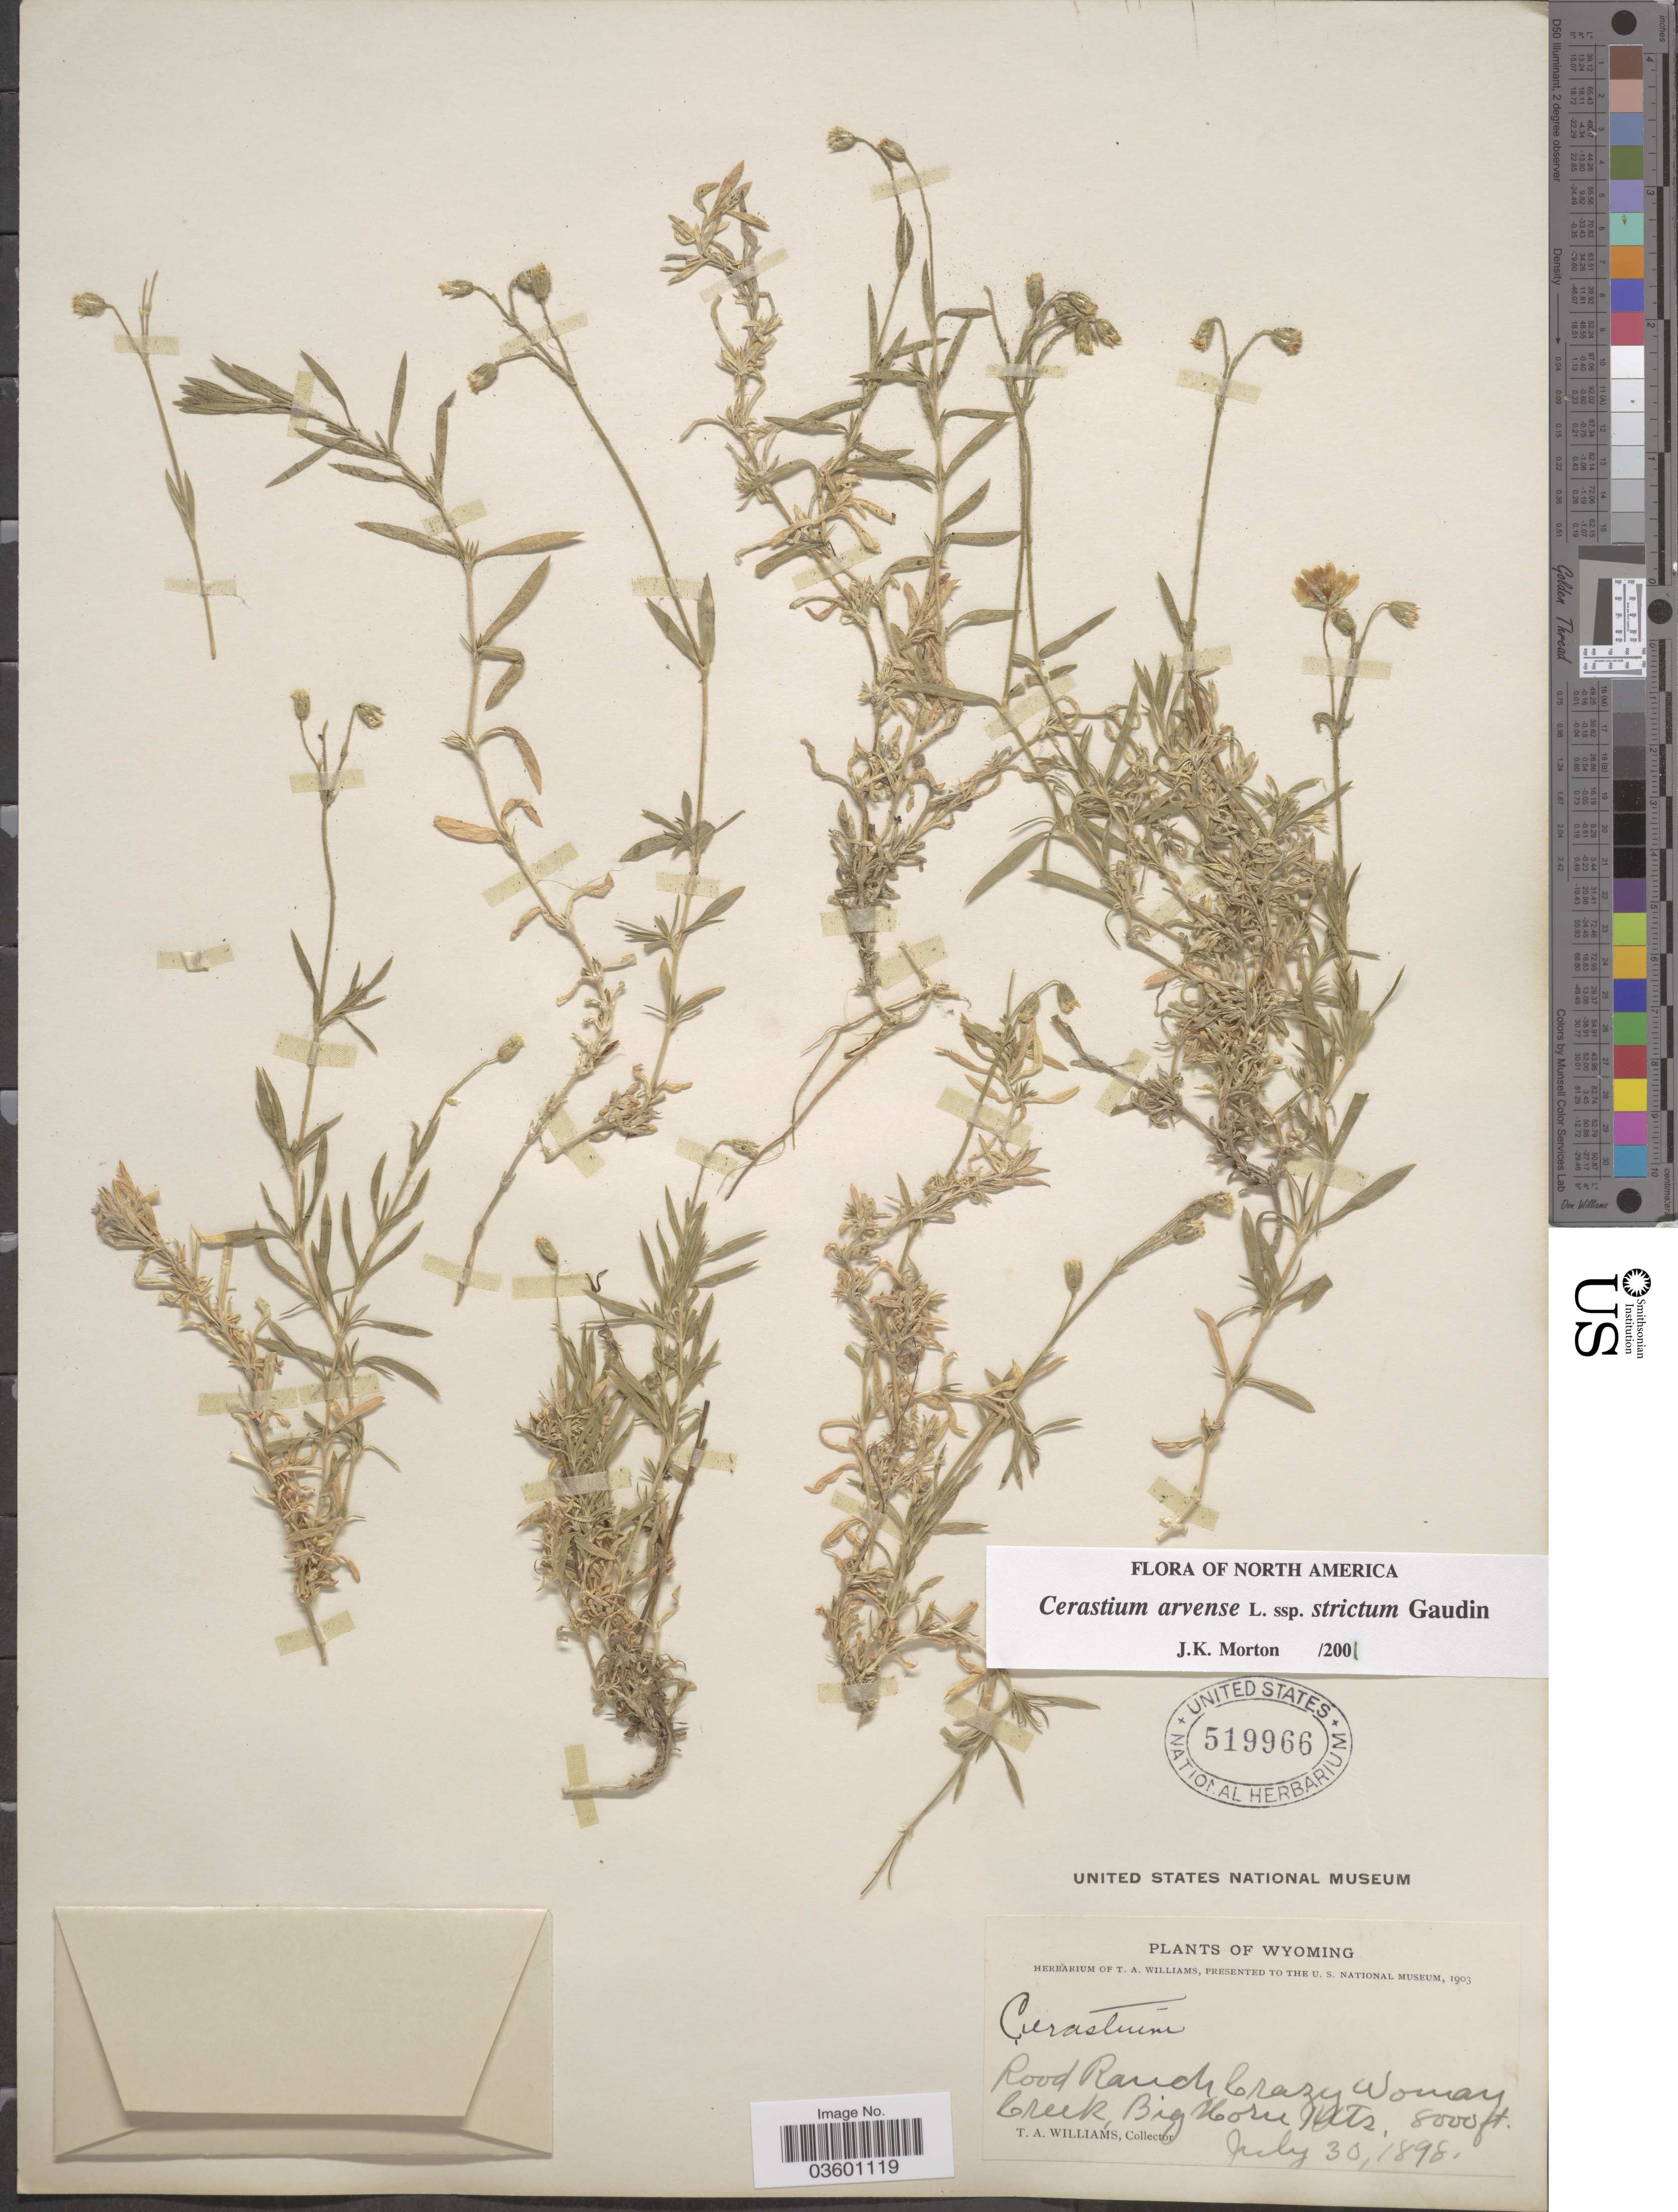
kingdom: Plantae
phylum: Tracheophyta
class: Magnoliopsida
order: Caryophyllales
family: Caryophyllaceae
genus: Cerastium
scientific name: Cerastium arvense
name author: L.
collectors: T. Williams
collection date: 1898-07-30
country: United States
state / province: Wyoming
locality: Road Ranch Crazy Woman Creek, Big Horn Mts.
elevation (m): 2438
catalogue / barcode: US 519966